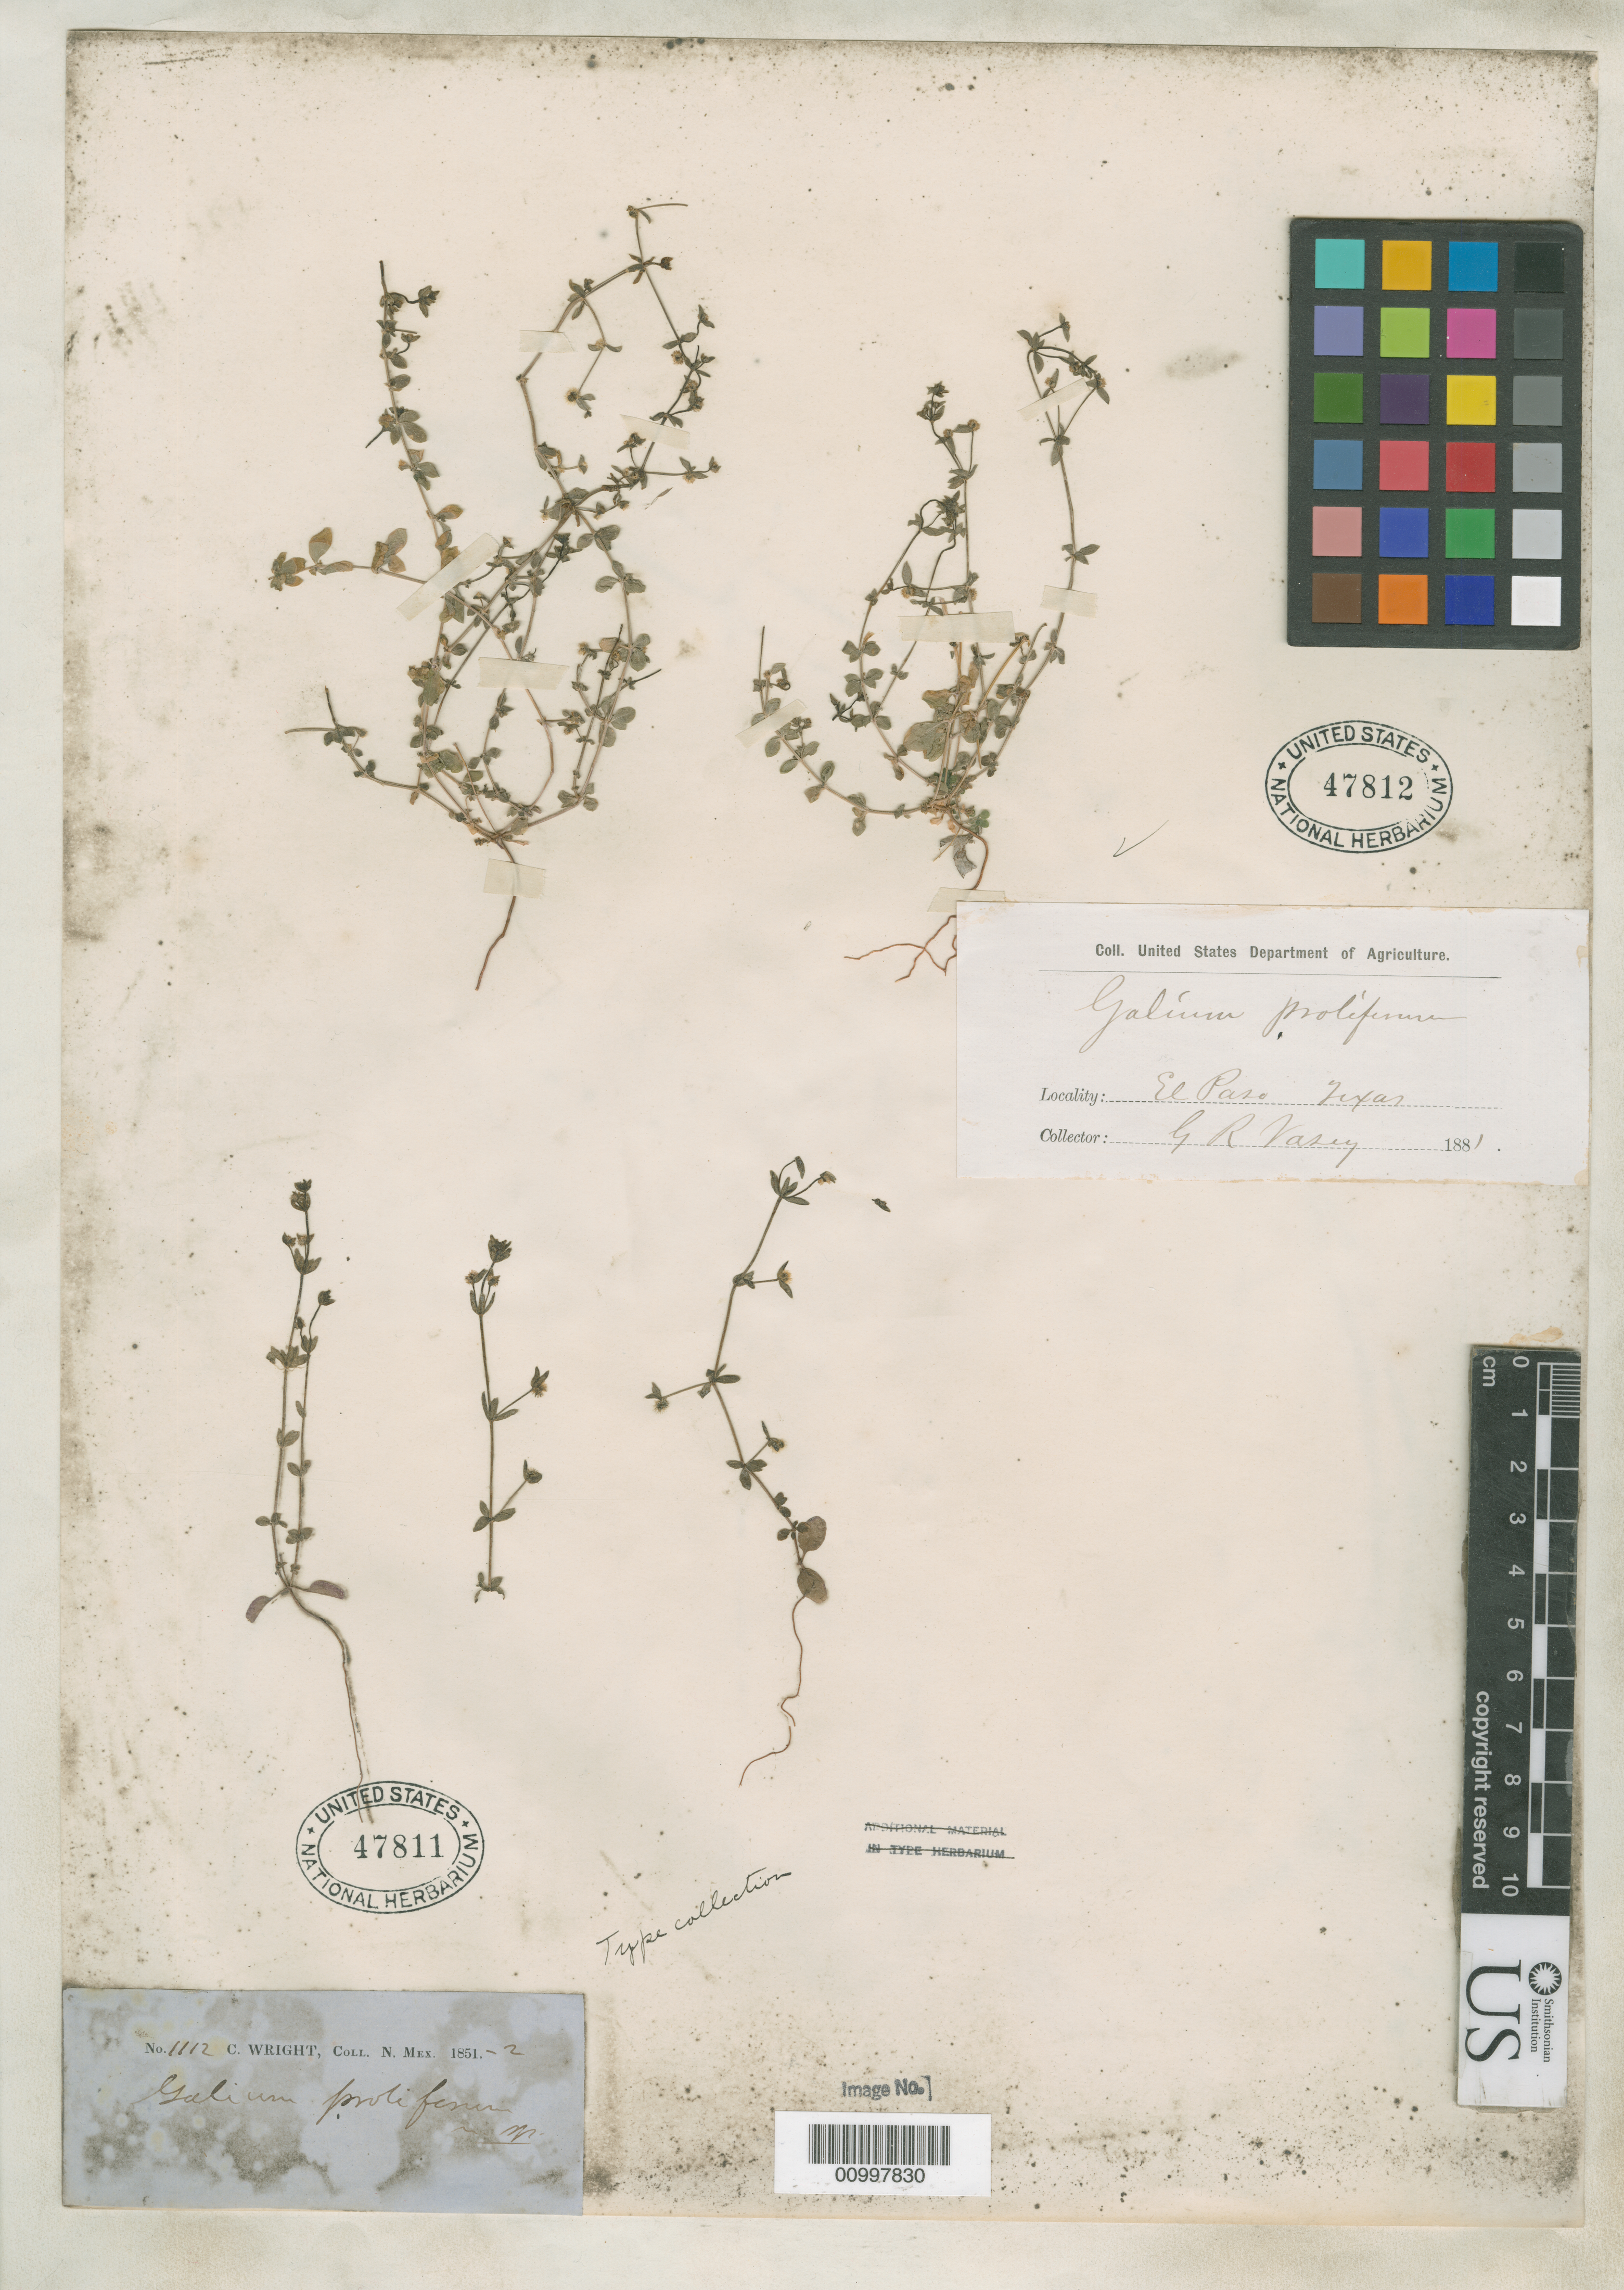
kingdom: Plantae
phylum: Tracheophyta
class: Magnoliopsida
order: Gentianales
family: Rubiaceae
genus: Galium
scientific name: Galium virgatum var. diffusum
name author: A. Gray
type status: Type Collection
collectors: C. Wright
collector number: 1112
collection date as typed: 1851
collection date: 1851/1852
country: United States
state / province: Texas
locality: N. Mexico. [Protologue, "western borders of Texas"]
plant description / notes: Replacement name for Galium virgatum var. diffusum, non Galium diffusum Clos (1848).; Also a type of Galium proliferum A. Gray, nom. nov.; Replacement name for Galium virgatum var. diffusum, non Galium diffusum Clos (1848).; Also a type of Galium virgatum var. diffusum A. Gray.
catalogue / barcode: US 47811